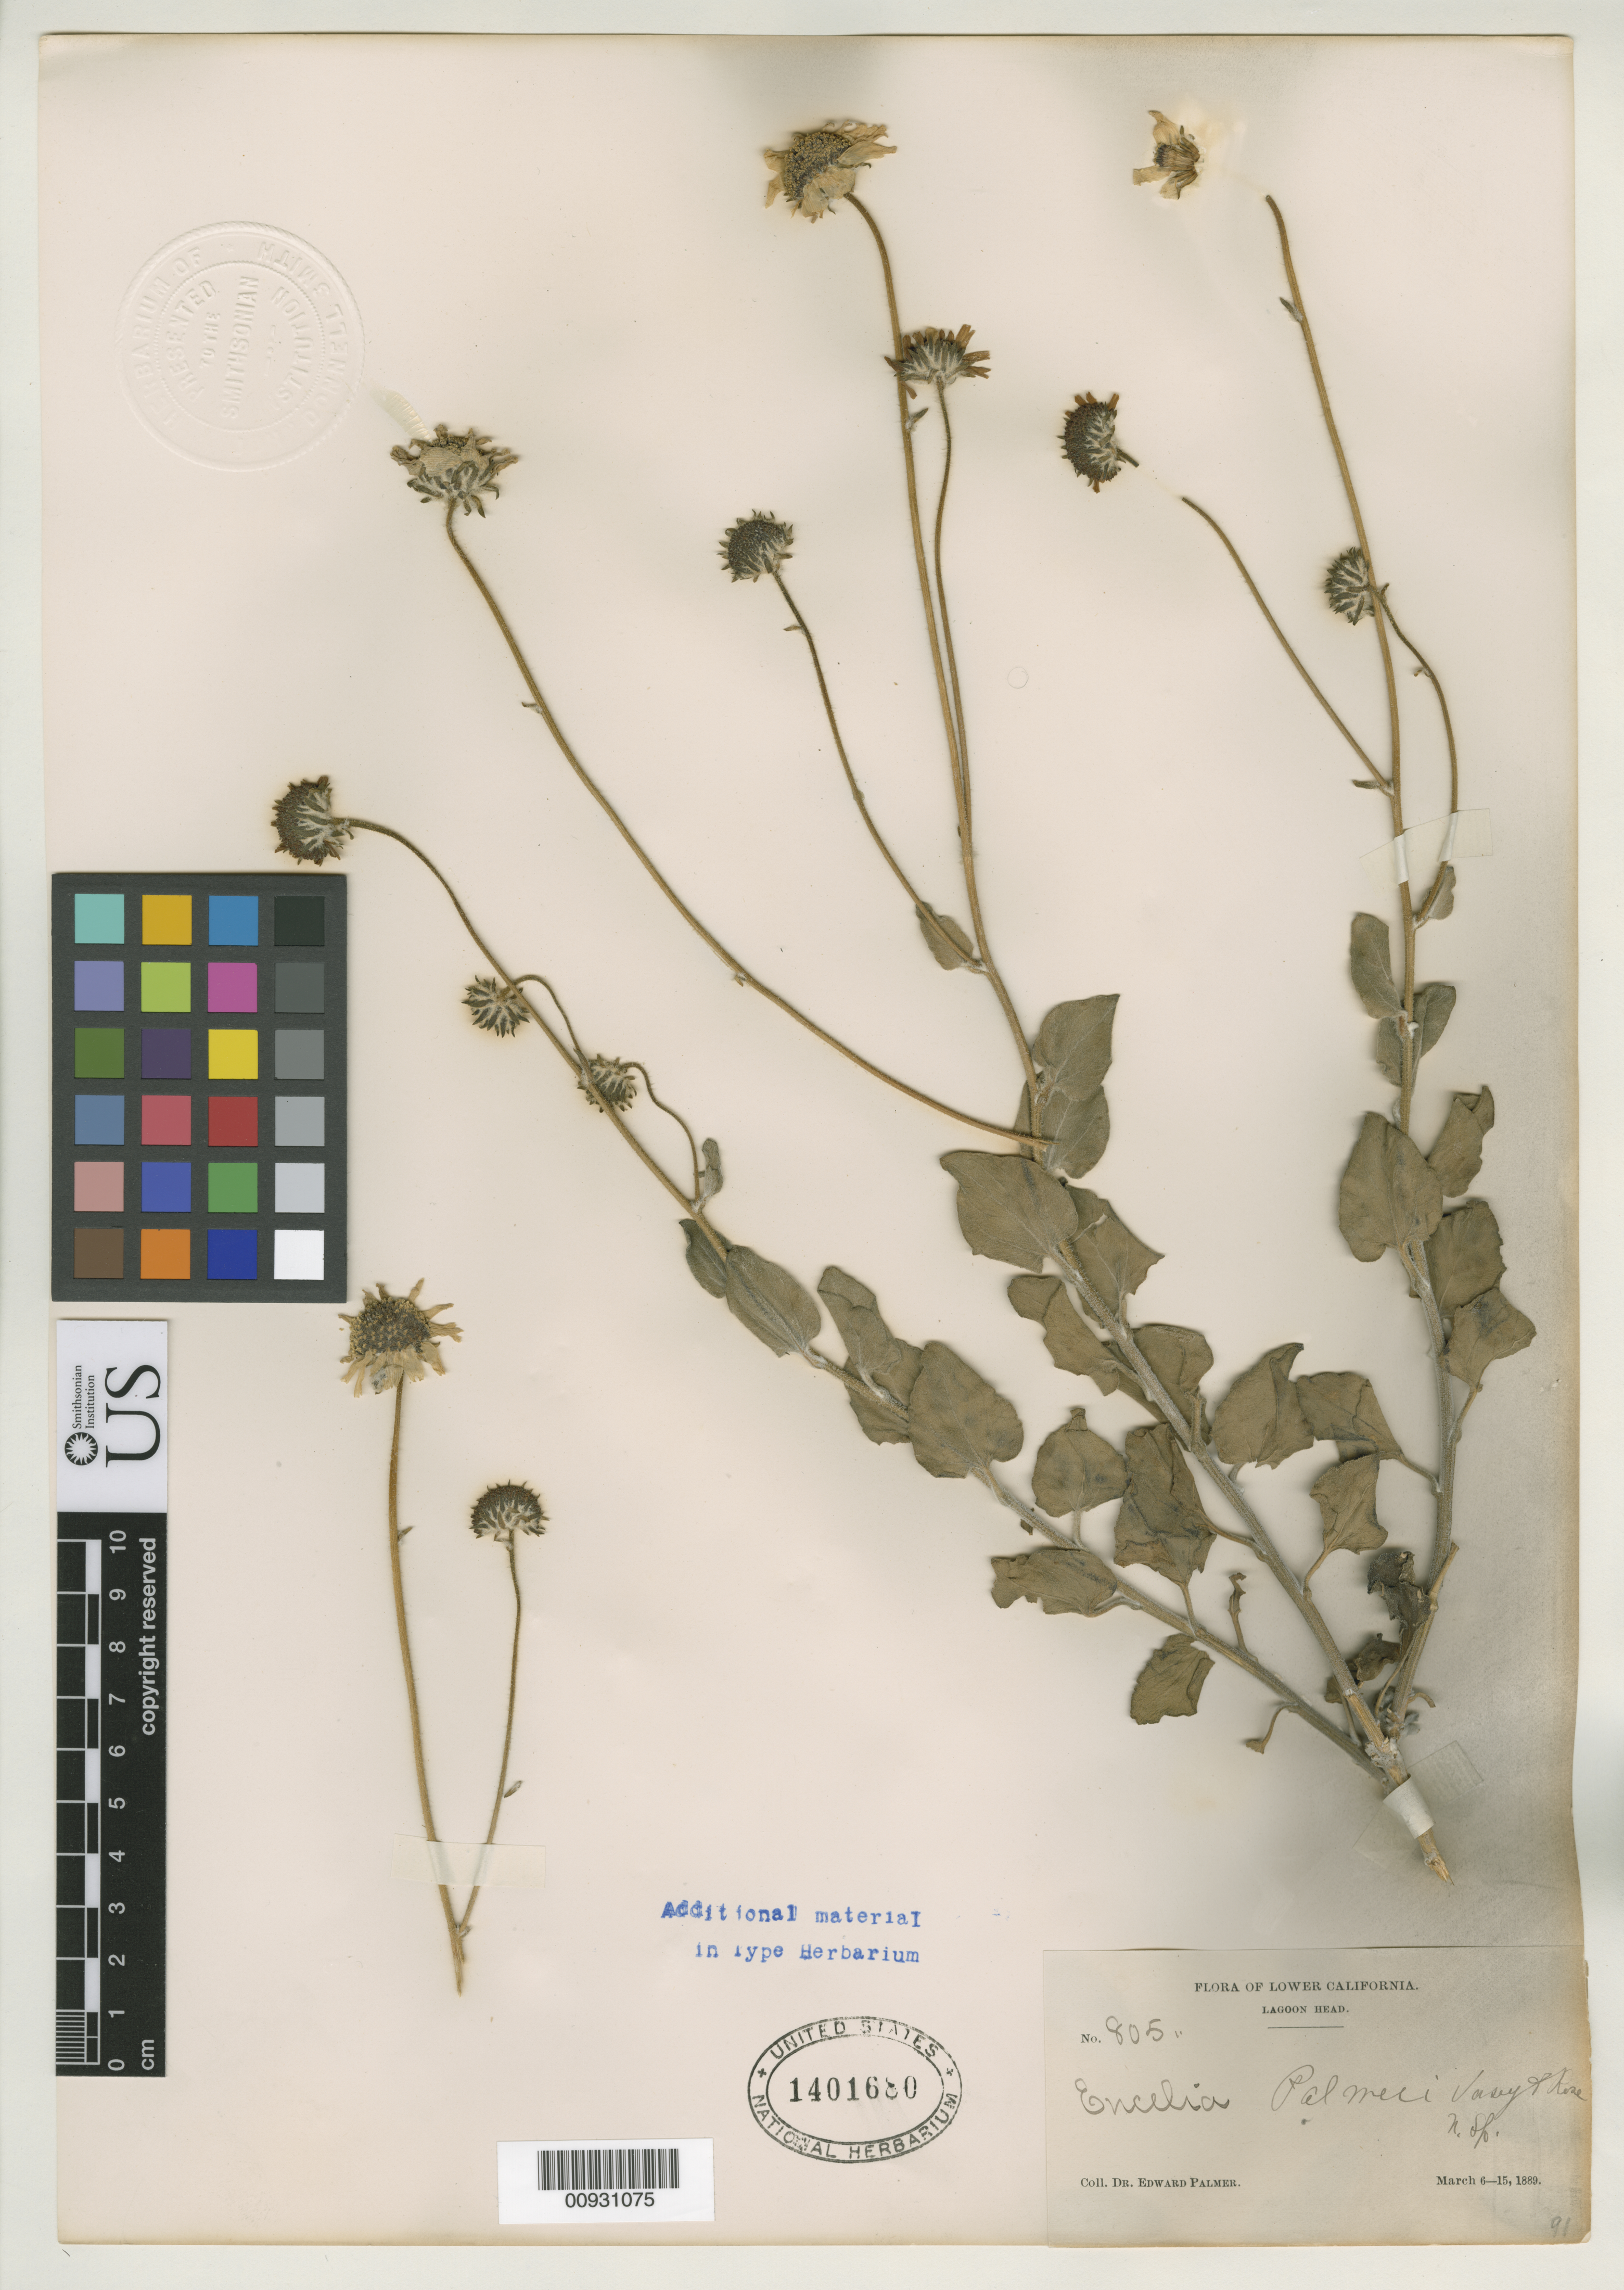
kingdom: Plantae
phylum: Tracheophyta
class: Magnoliopsida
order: Asterales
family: Asteraceae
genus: Encelia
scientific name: Encelia palmeri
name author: Vasey & Rose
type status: Type Collection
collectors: E. Palmer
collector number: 805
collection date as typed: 06 Mar 1889 to 15 Mar 1889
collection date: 1889-03-06/1889-03-15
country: Mexico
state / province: Baja California Norte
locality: Lagoon Head.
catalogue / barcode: US 1401680